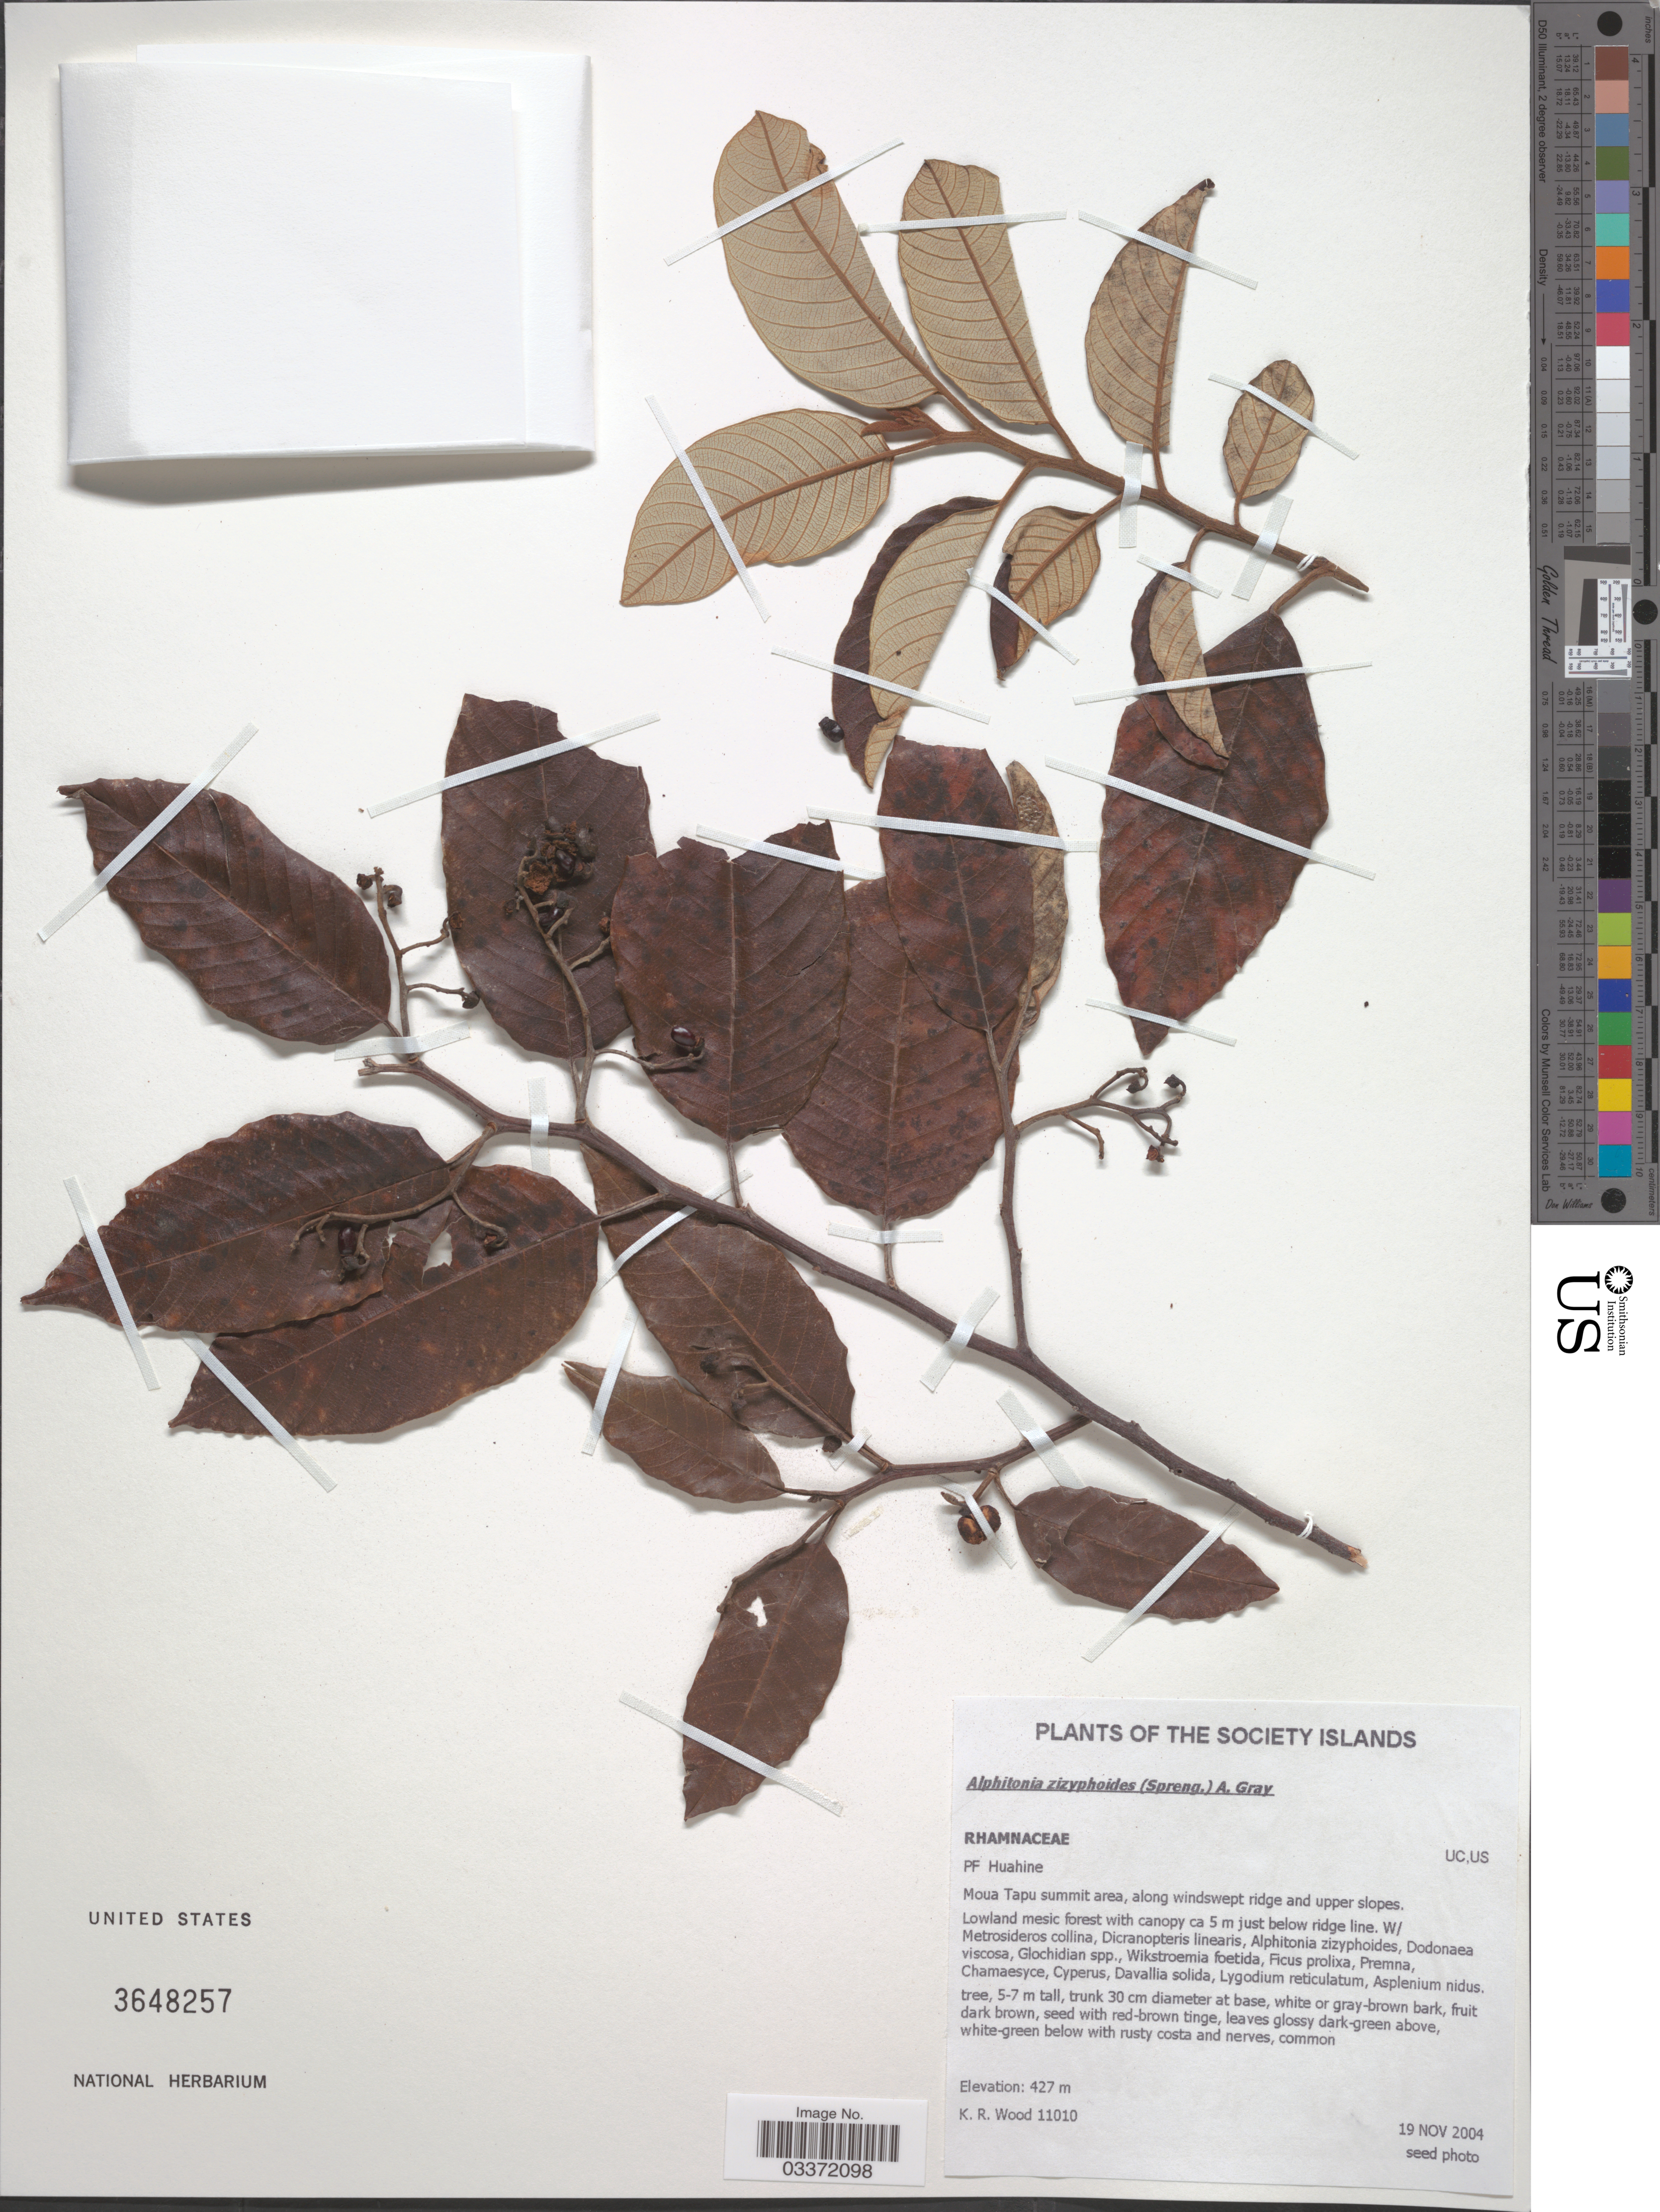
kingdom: Plantae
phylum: Tracheophyta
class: Magnoliopsida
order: Rosales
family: Rhamnaceae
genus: Alphitonia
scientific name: Alphitonia zizyphoides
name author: (Sol. ex Spreng.) A. Gray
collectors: K. R. Wood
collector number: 11010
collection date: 2004-11-19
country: French Polynesia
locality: The Society Islands, PF Huahine, Moua Tapu summit area, along windswept ridge and upper slopes.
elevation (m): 427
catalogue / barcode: US 3648257